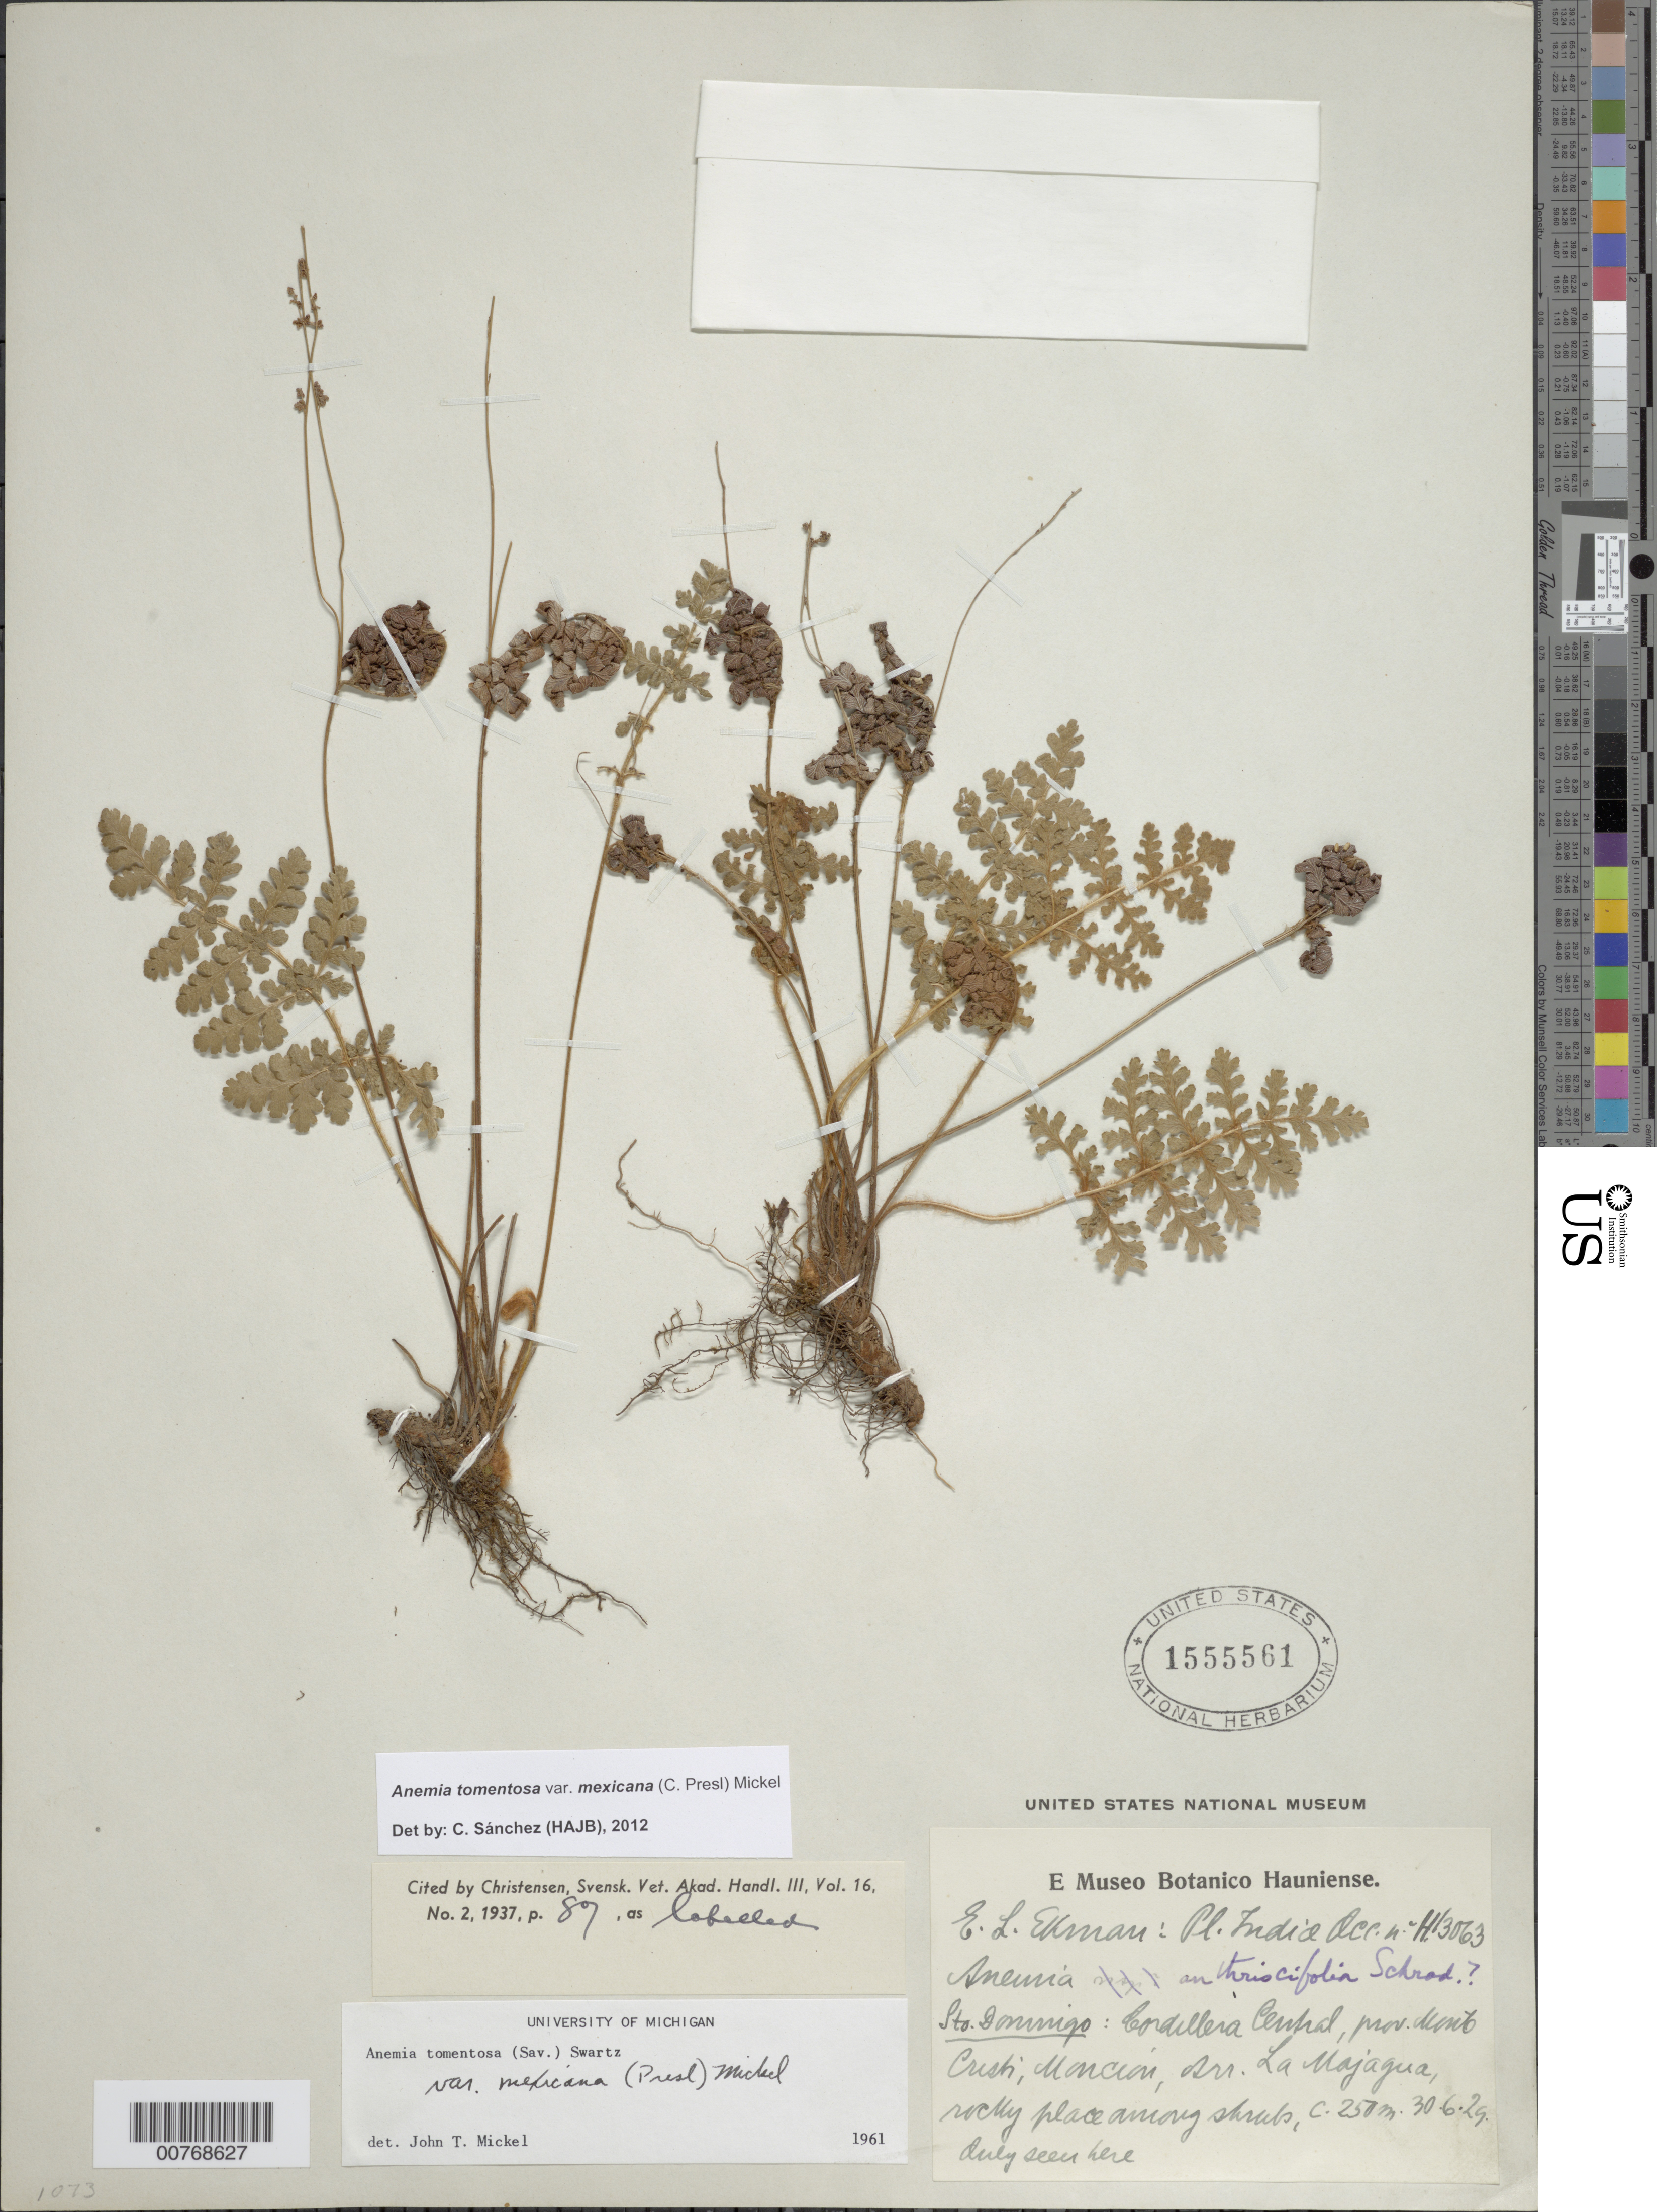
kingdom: Plantae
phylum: Tracheophyta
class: Polypodiopsida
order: Schizaeales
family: Anemiaceae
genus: Anemia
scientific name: Anemia tomentosa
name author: (Sav.) Sw.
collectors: E. L. Ekman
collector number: H 13063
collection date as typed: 30 Jun 1929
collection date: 1929-06-30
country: Dominican Republic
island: Hispaniola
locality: Cordillera Central, Provincia Monte Cristi, Monción, La Majagua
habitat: Rocky place among shrubs, only seen here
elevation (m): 250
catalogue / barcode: US 1555561